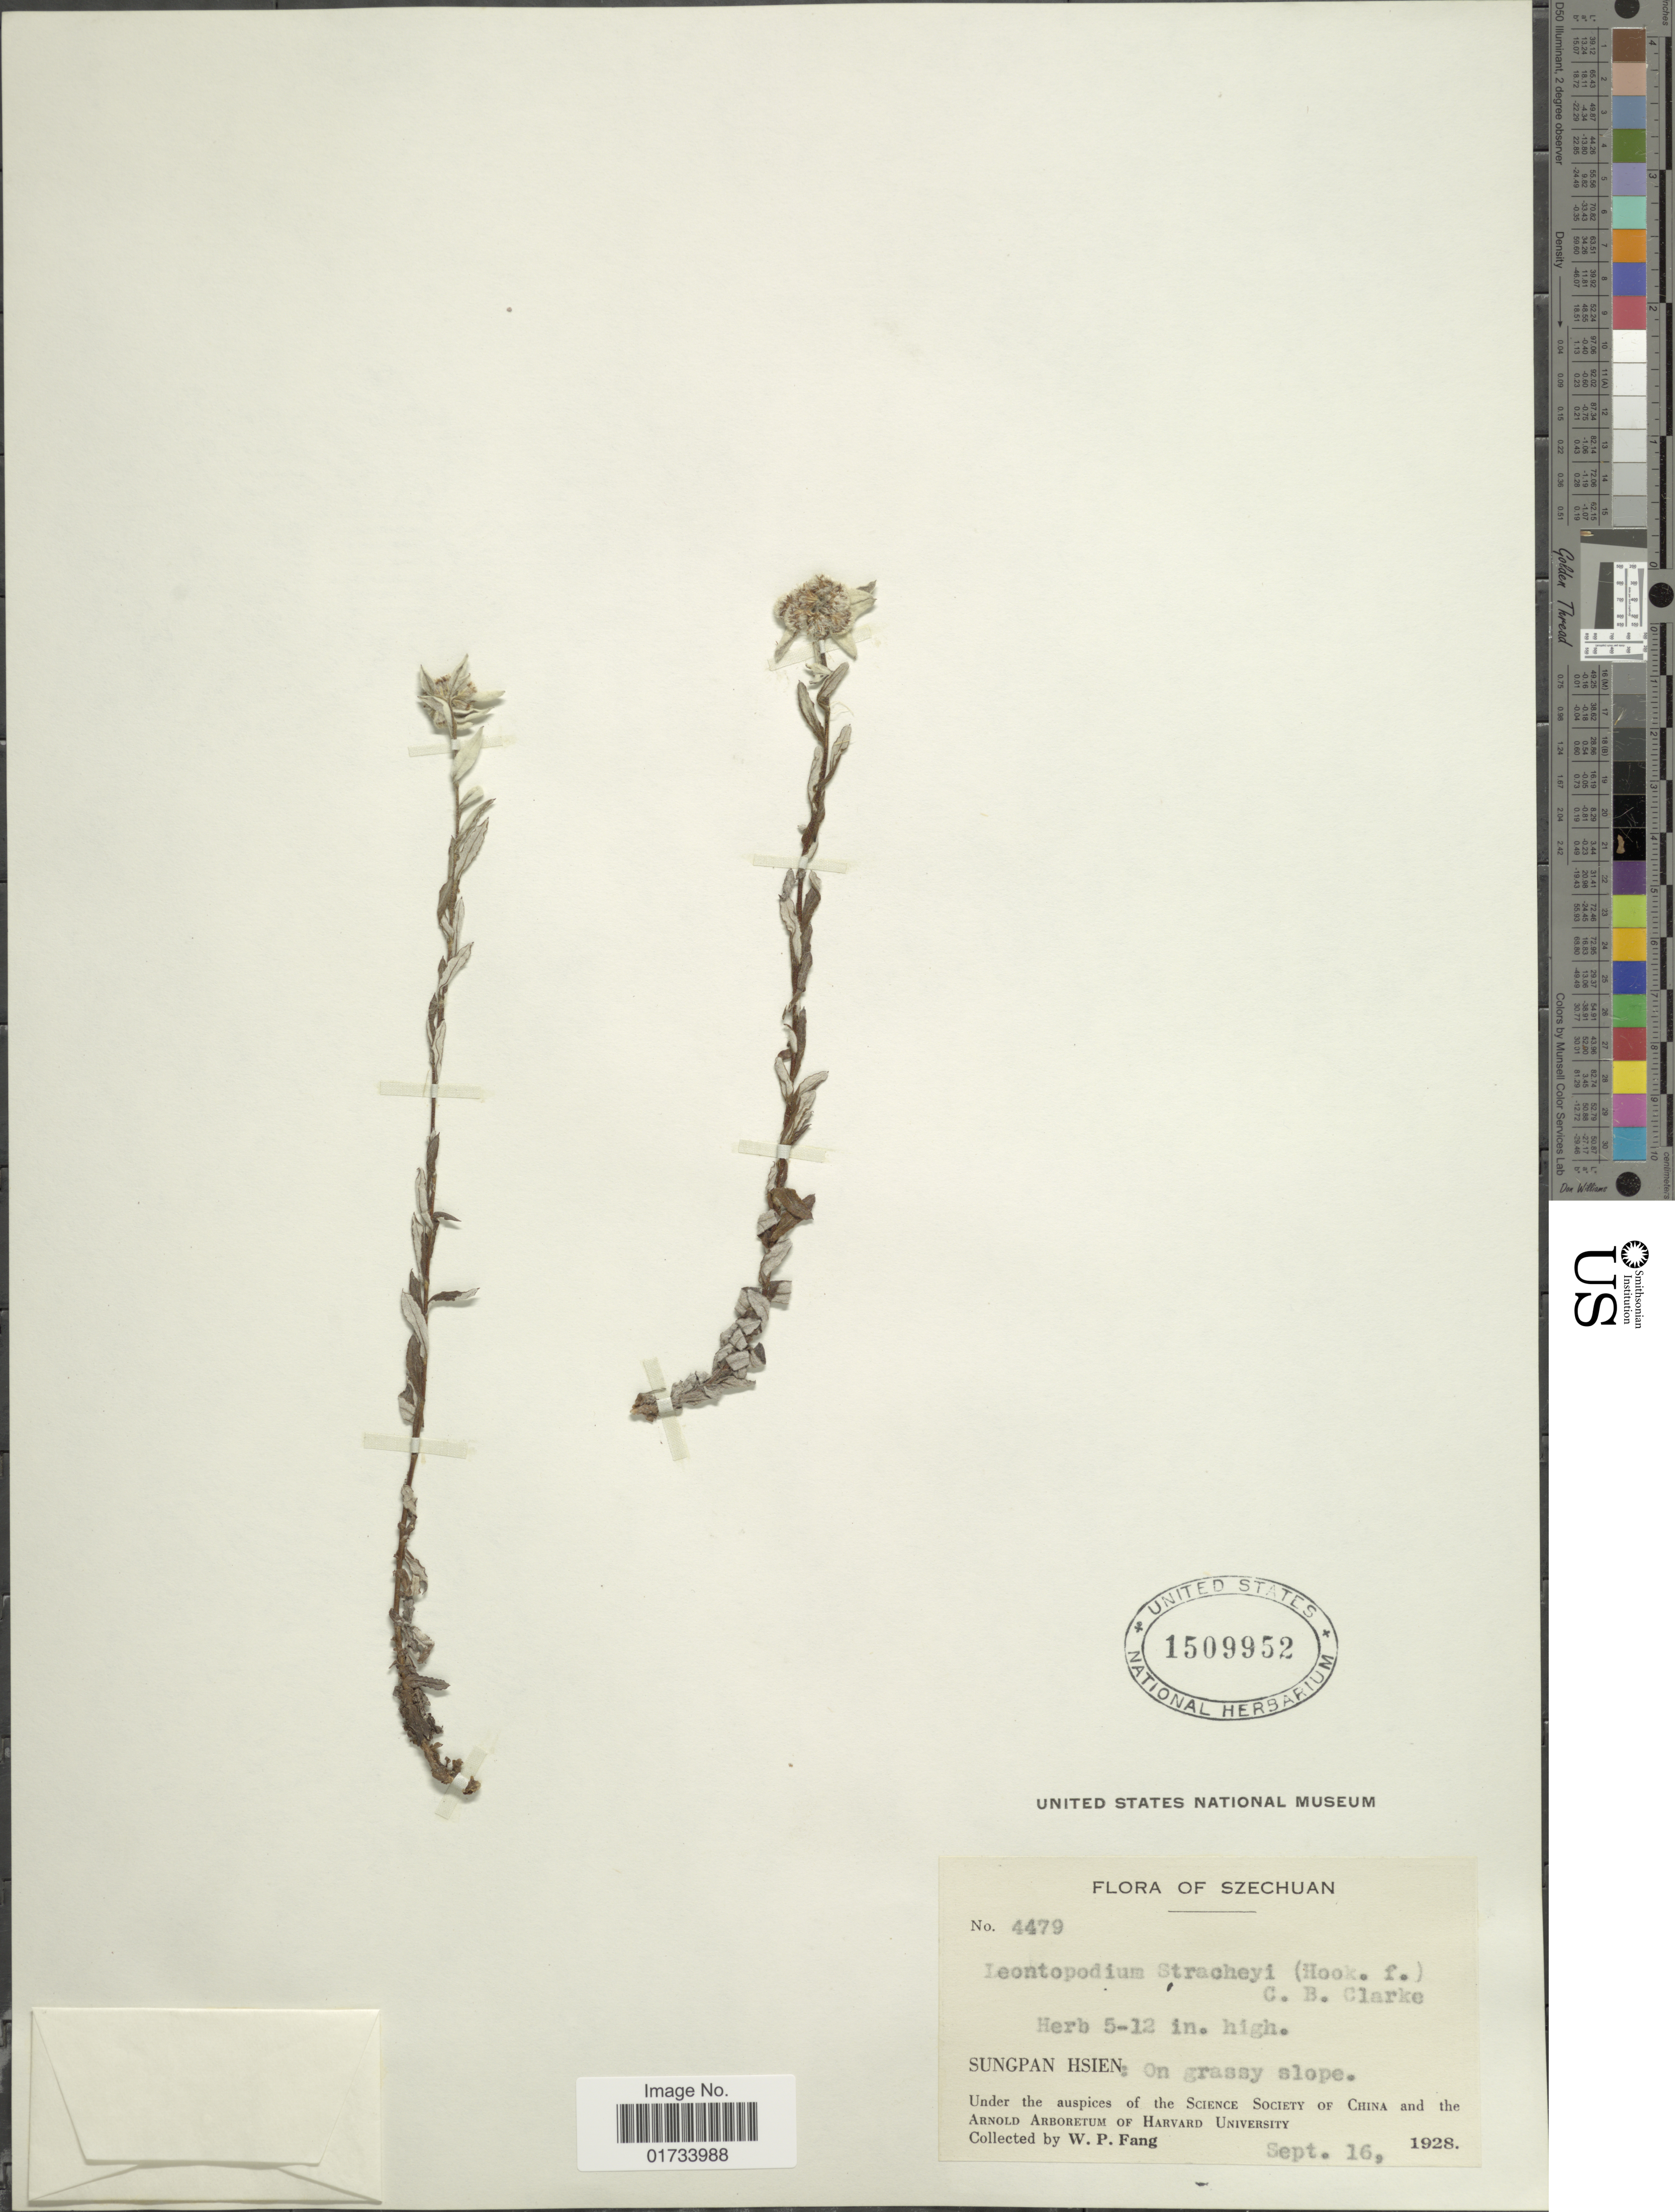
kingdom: Plantae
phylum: Tracheophyta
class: Magnoliopsida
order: Asterales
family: Asteraceae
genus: Leontopodium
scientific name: Leontopodium stracheyi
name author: (Hook. f.) C.B. Clarke ex Hemsl.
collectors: W. P. Fang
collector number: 4479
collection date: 1928-09-16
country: China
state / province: Sichuan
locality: Szechuan, Sungpan Hsien: on grassy slope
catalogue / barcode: US 1509952